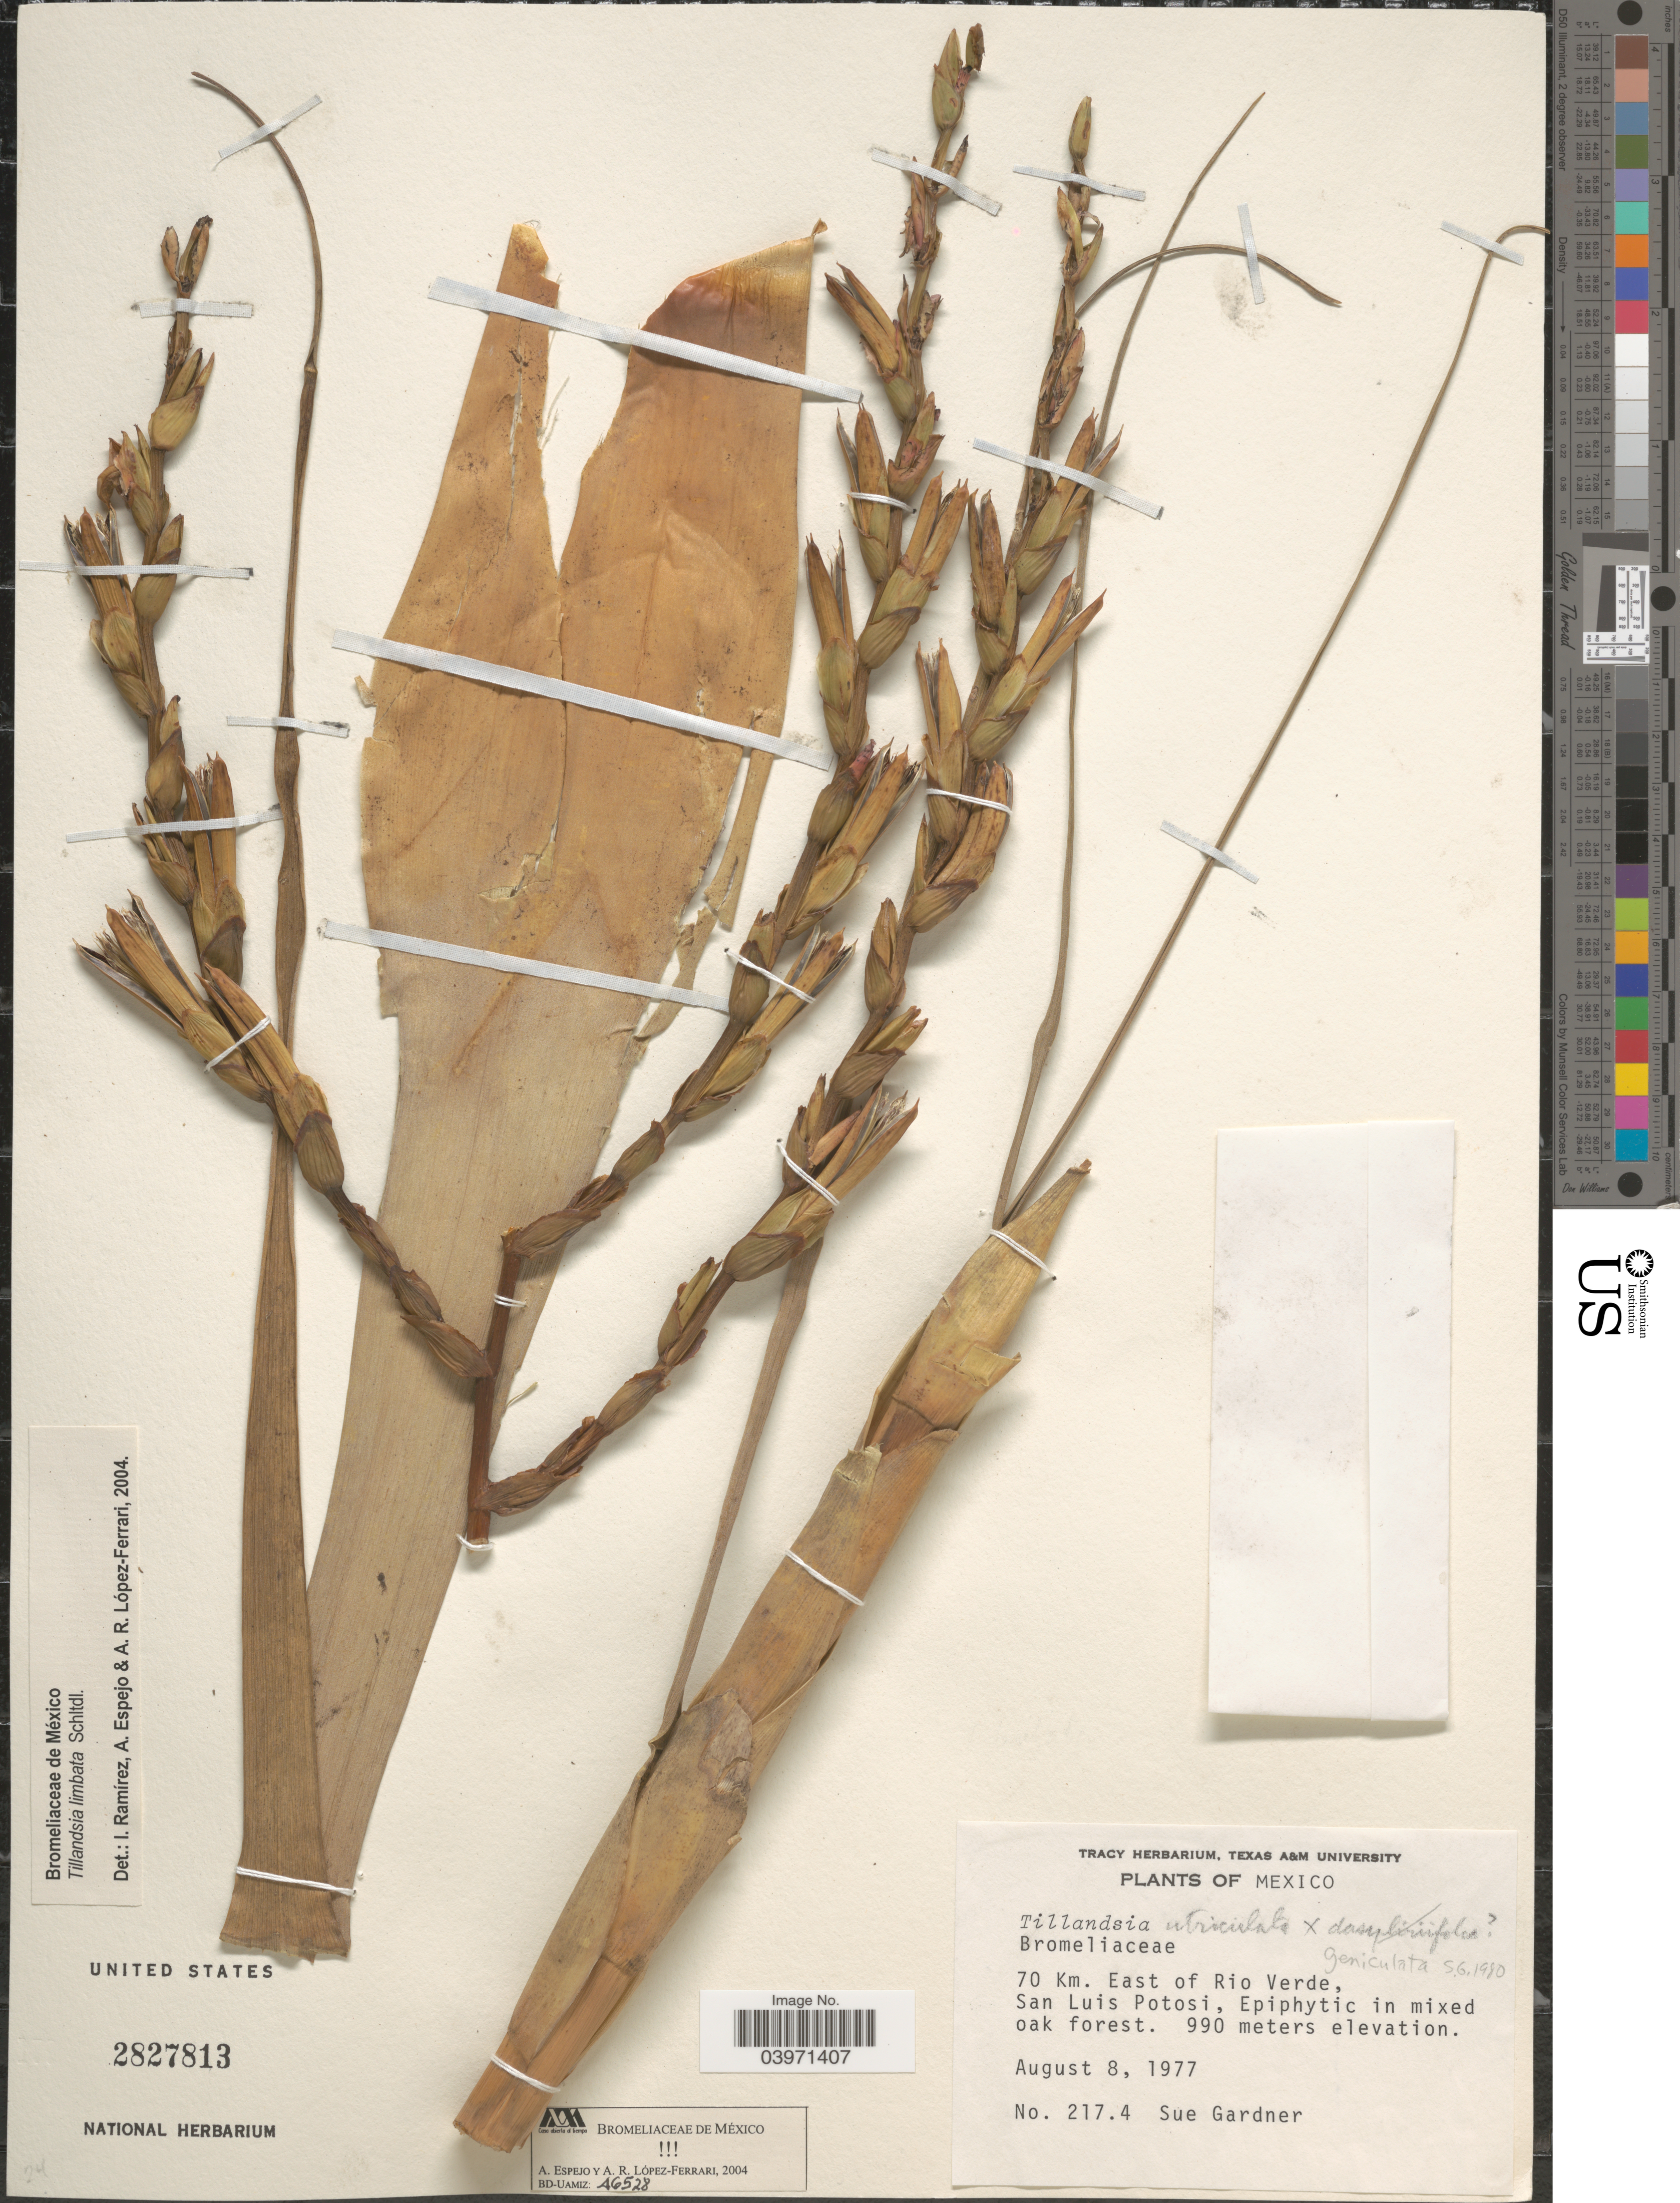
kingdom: Plantae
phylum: Tracheophyta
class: Liliopsida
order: Poales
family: Bromeliaceae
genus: Tillandsia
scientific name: Tillandsia limbata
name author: Schltdl.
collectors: S. Gardner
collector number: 2174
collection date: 1977-08-08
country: Mexico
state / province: San Luis Potosí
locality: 70 Km. East of Rio Verde.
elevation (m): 990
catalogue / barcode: US 2827813